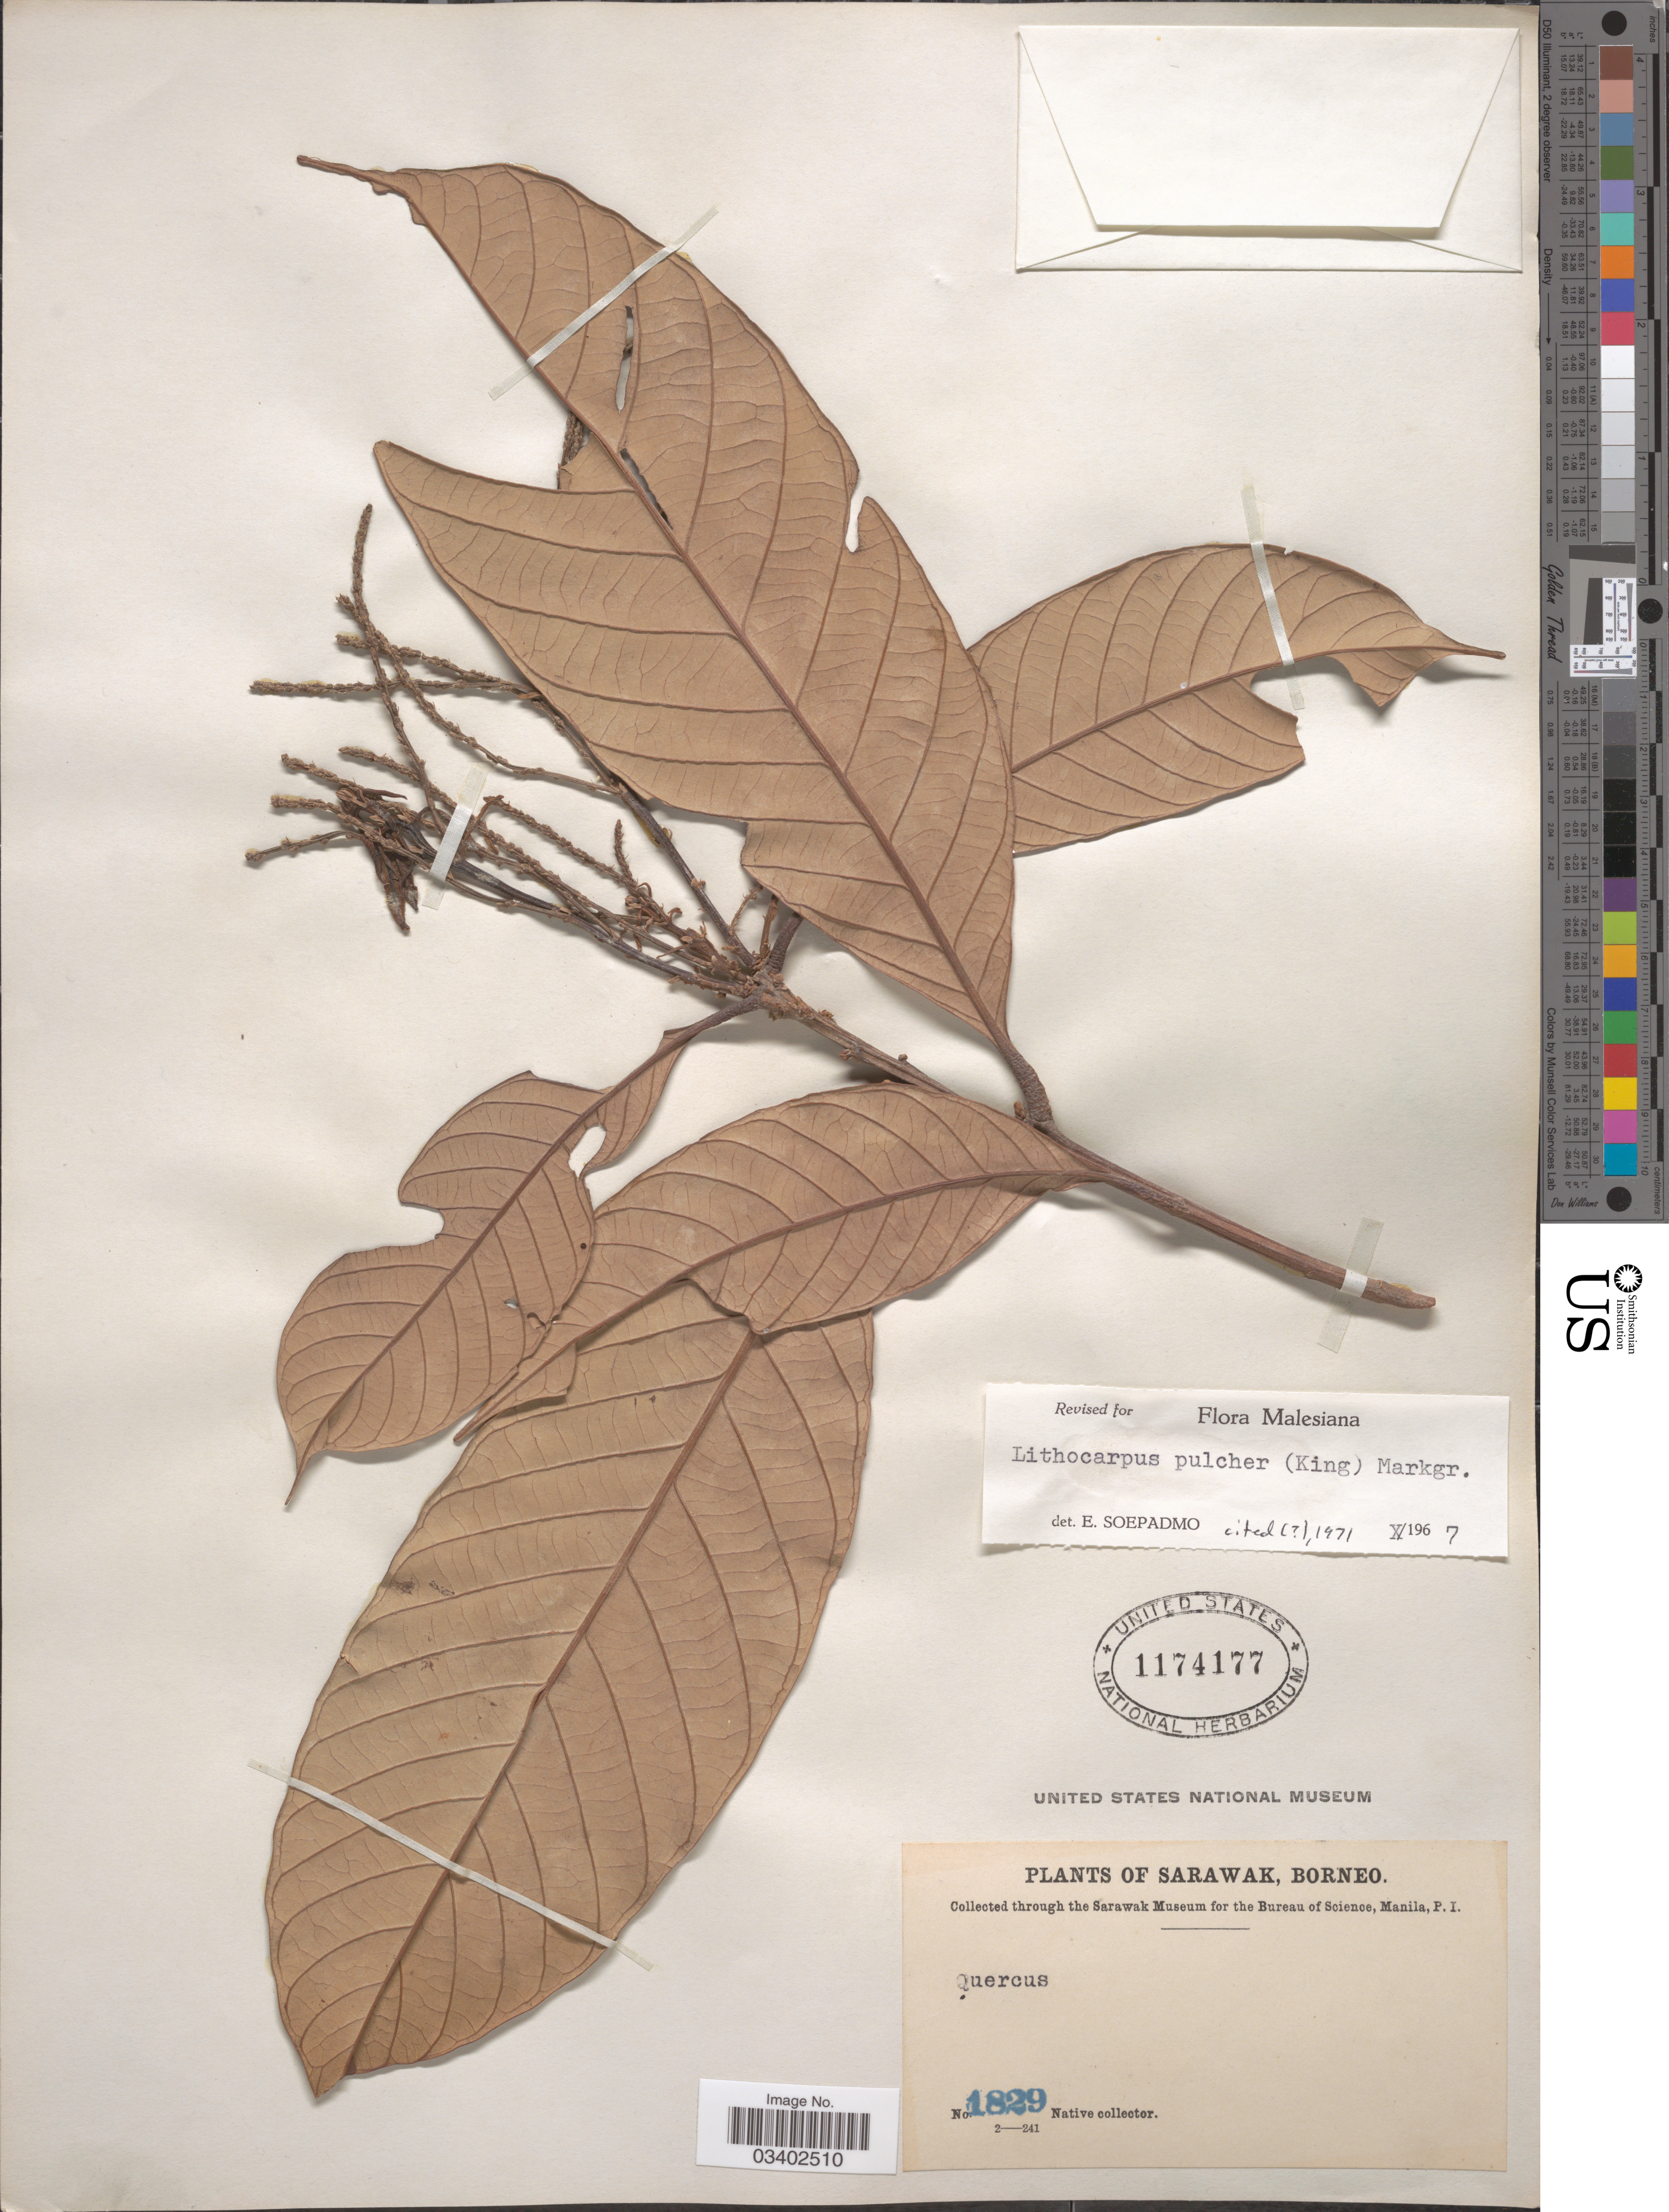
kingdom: Plantae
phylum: Tracheophyta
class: Magnoliopsida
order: Fagales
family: Fagaceae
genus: Lithocarpus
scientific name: Lithocarpus pulcher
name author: (R.M. King) Markgr.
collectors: Native collector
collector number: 1829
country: Malaysia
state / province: Sarawak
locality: Borneo.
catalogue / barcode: US 1174177